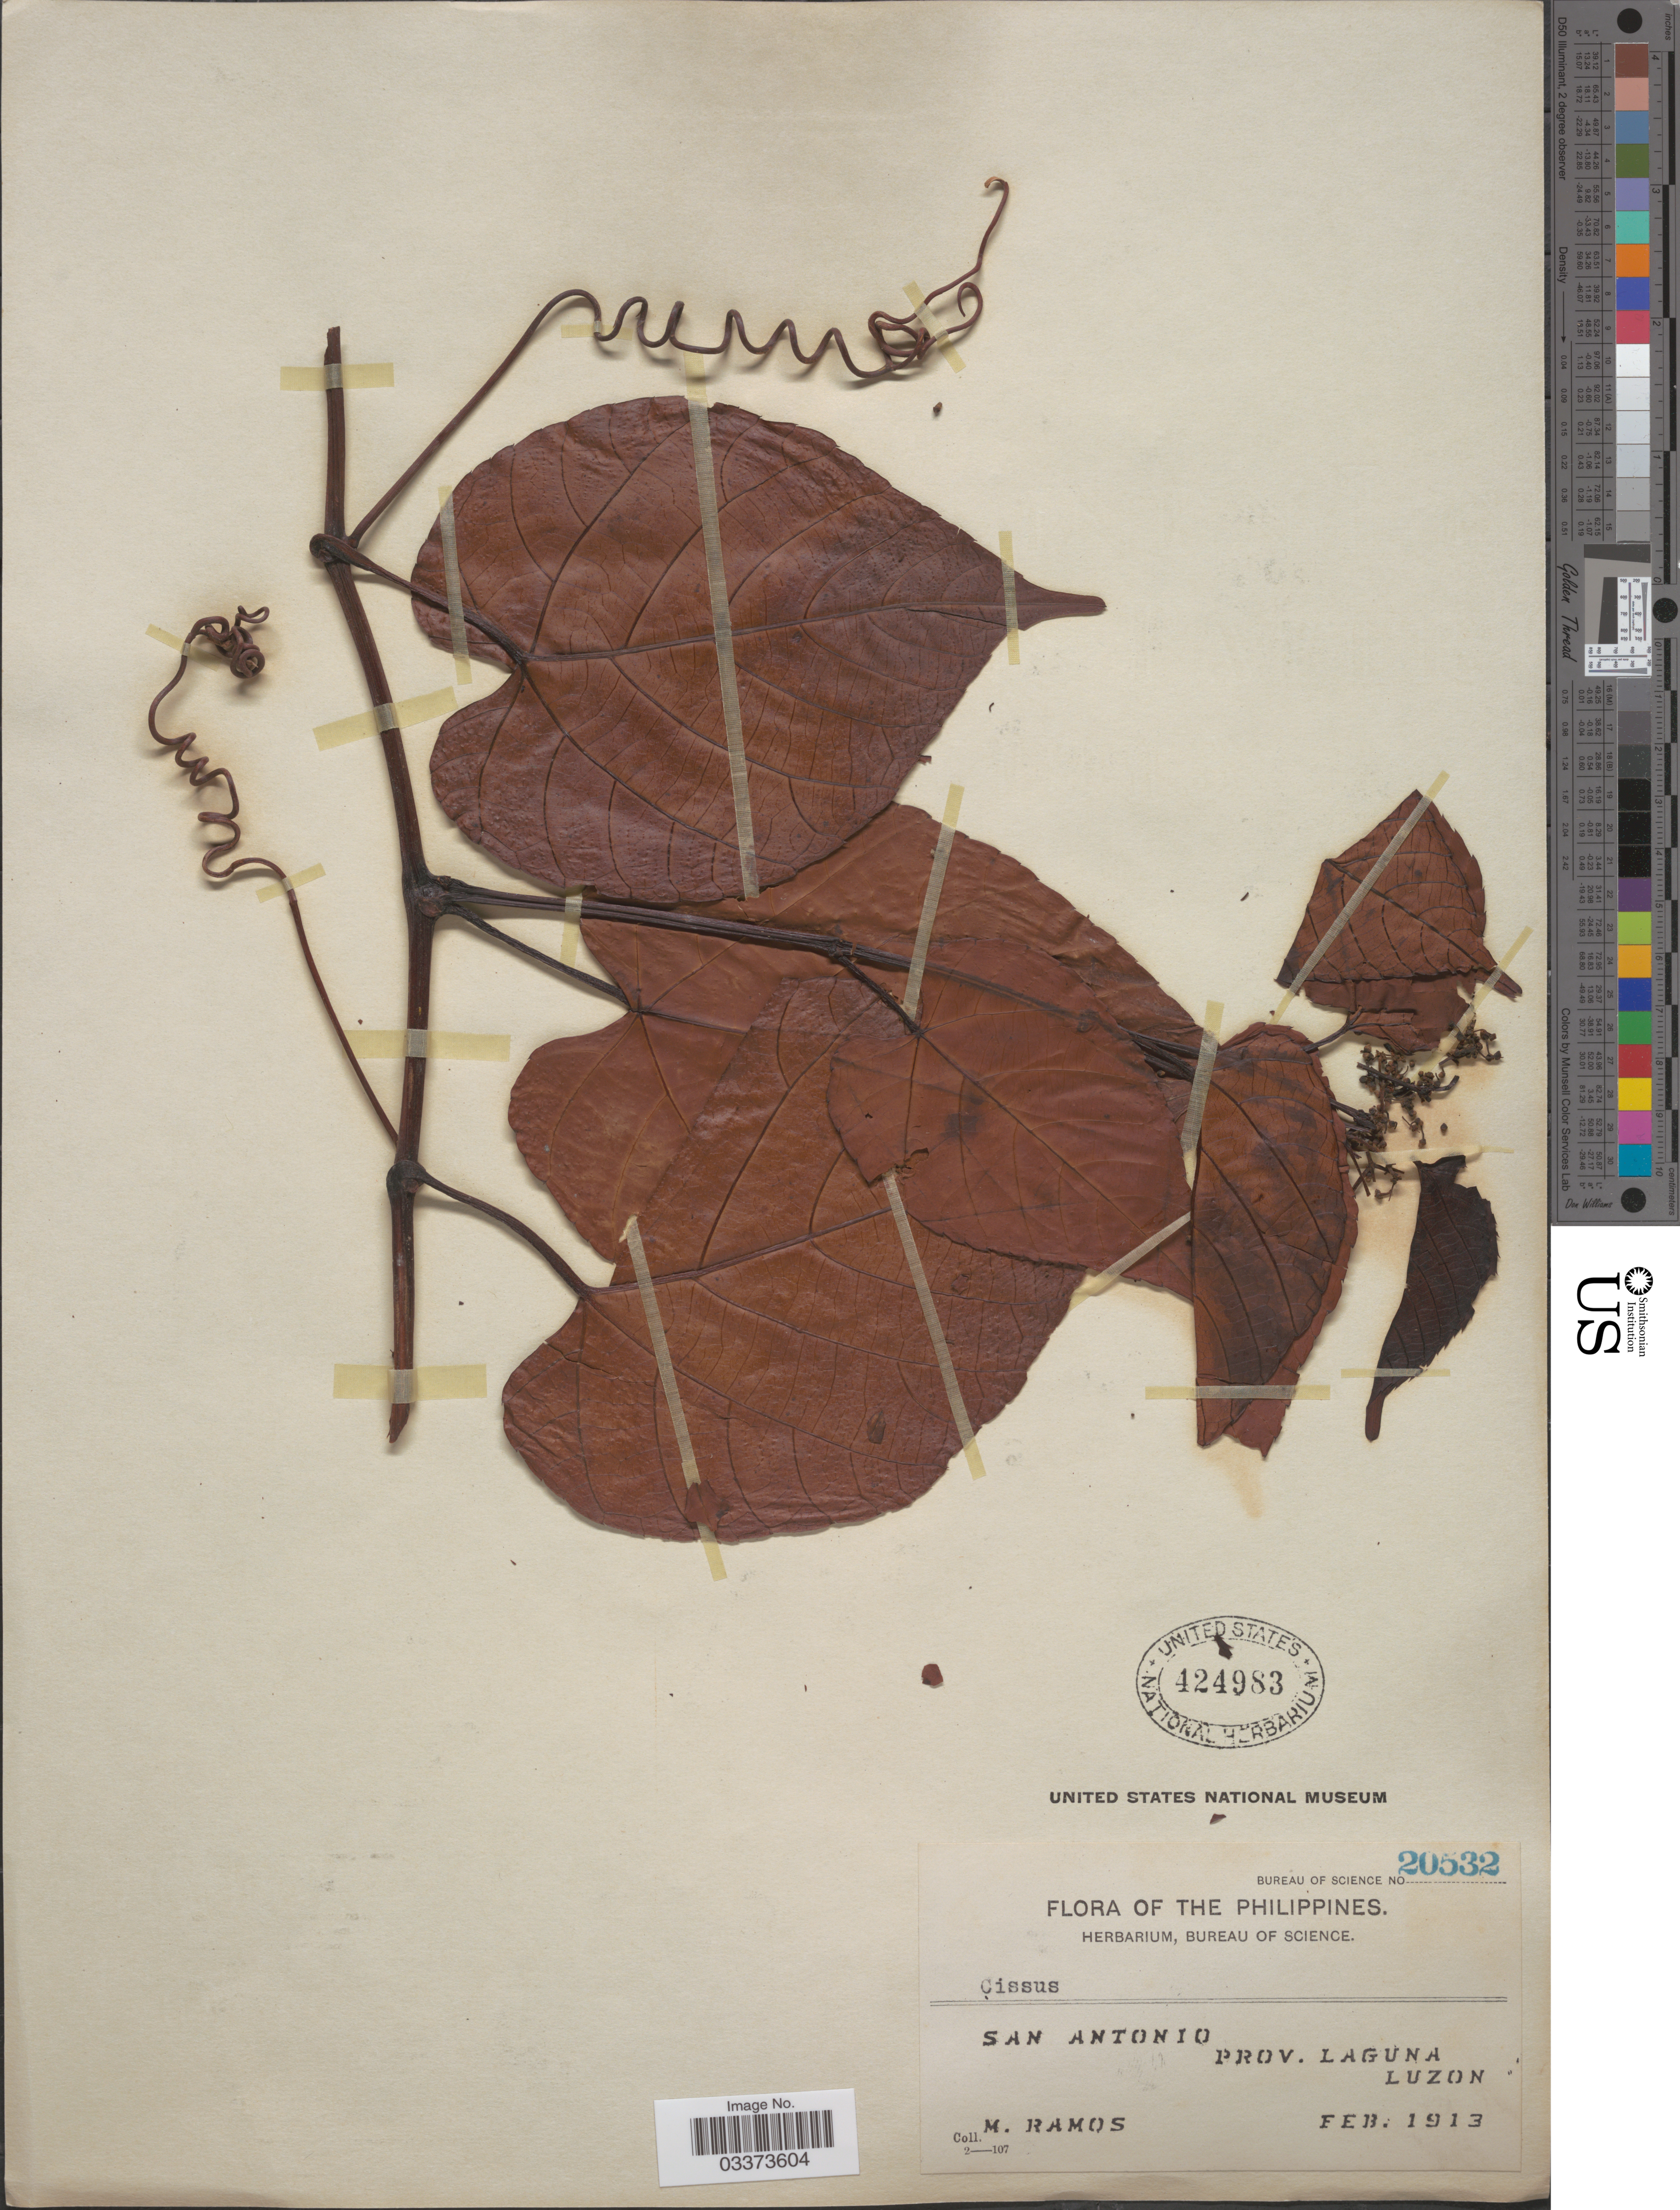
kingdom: Plantae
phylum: Tracheophyta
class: Magnoliopsida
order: Vitales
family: Vitaceae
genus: Cissus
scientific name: Cissus sp.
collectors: M. Ramos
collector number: Bureau of Science 20532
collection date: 1913-02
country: Philippines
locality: San Antonio. Prov. Laguna. Luzon.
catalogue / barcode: US 424983